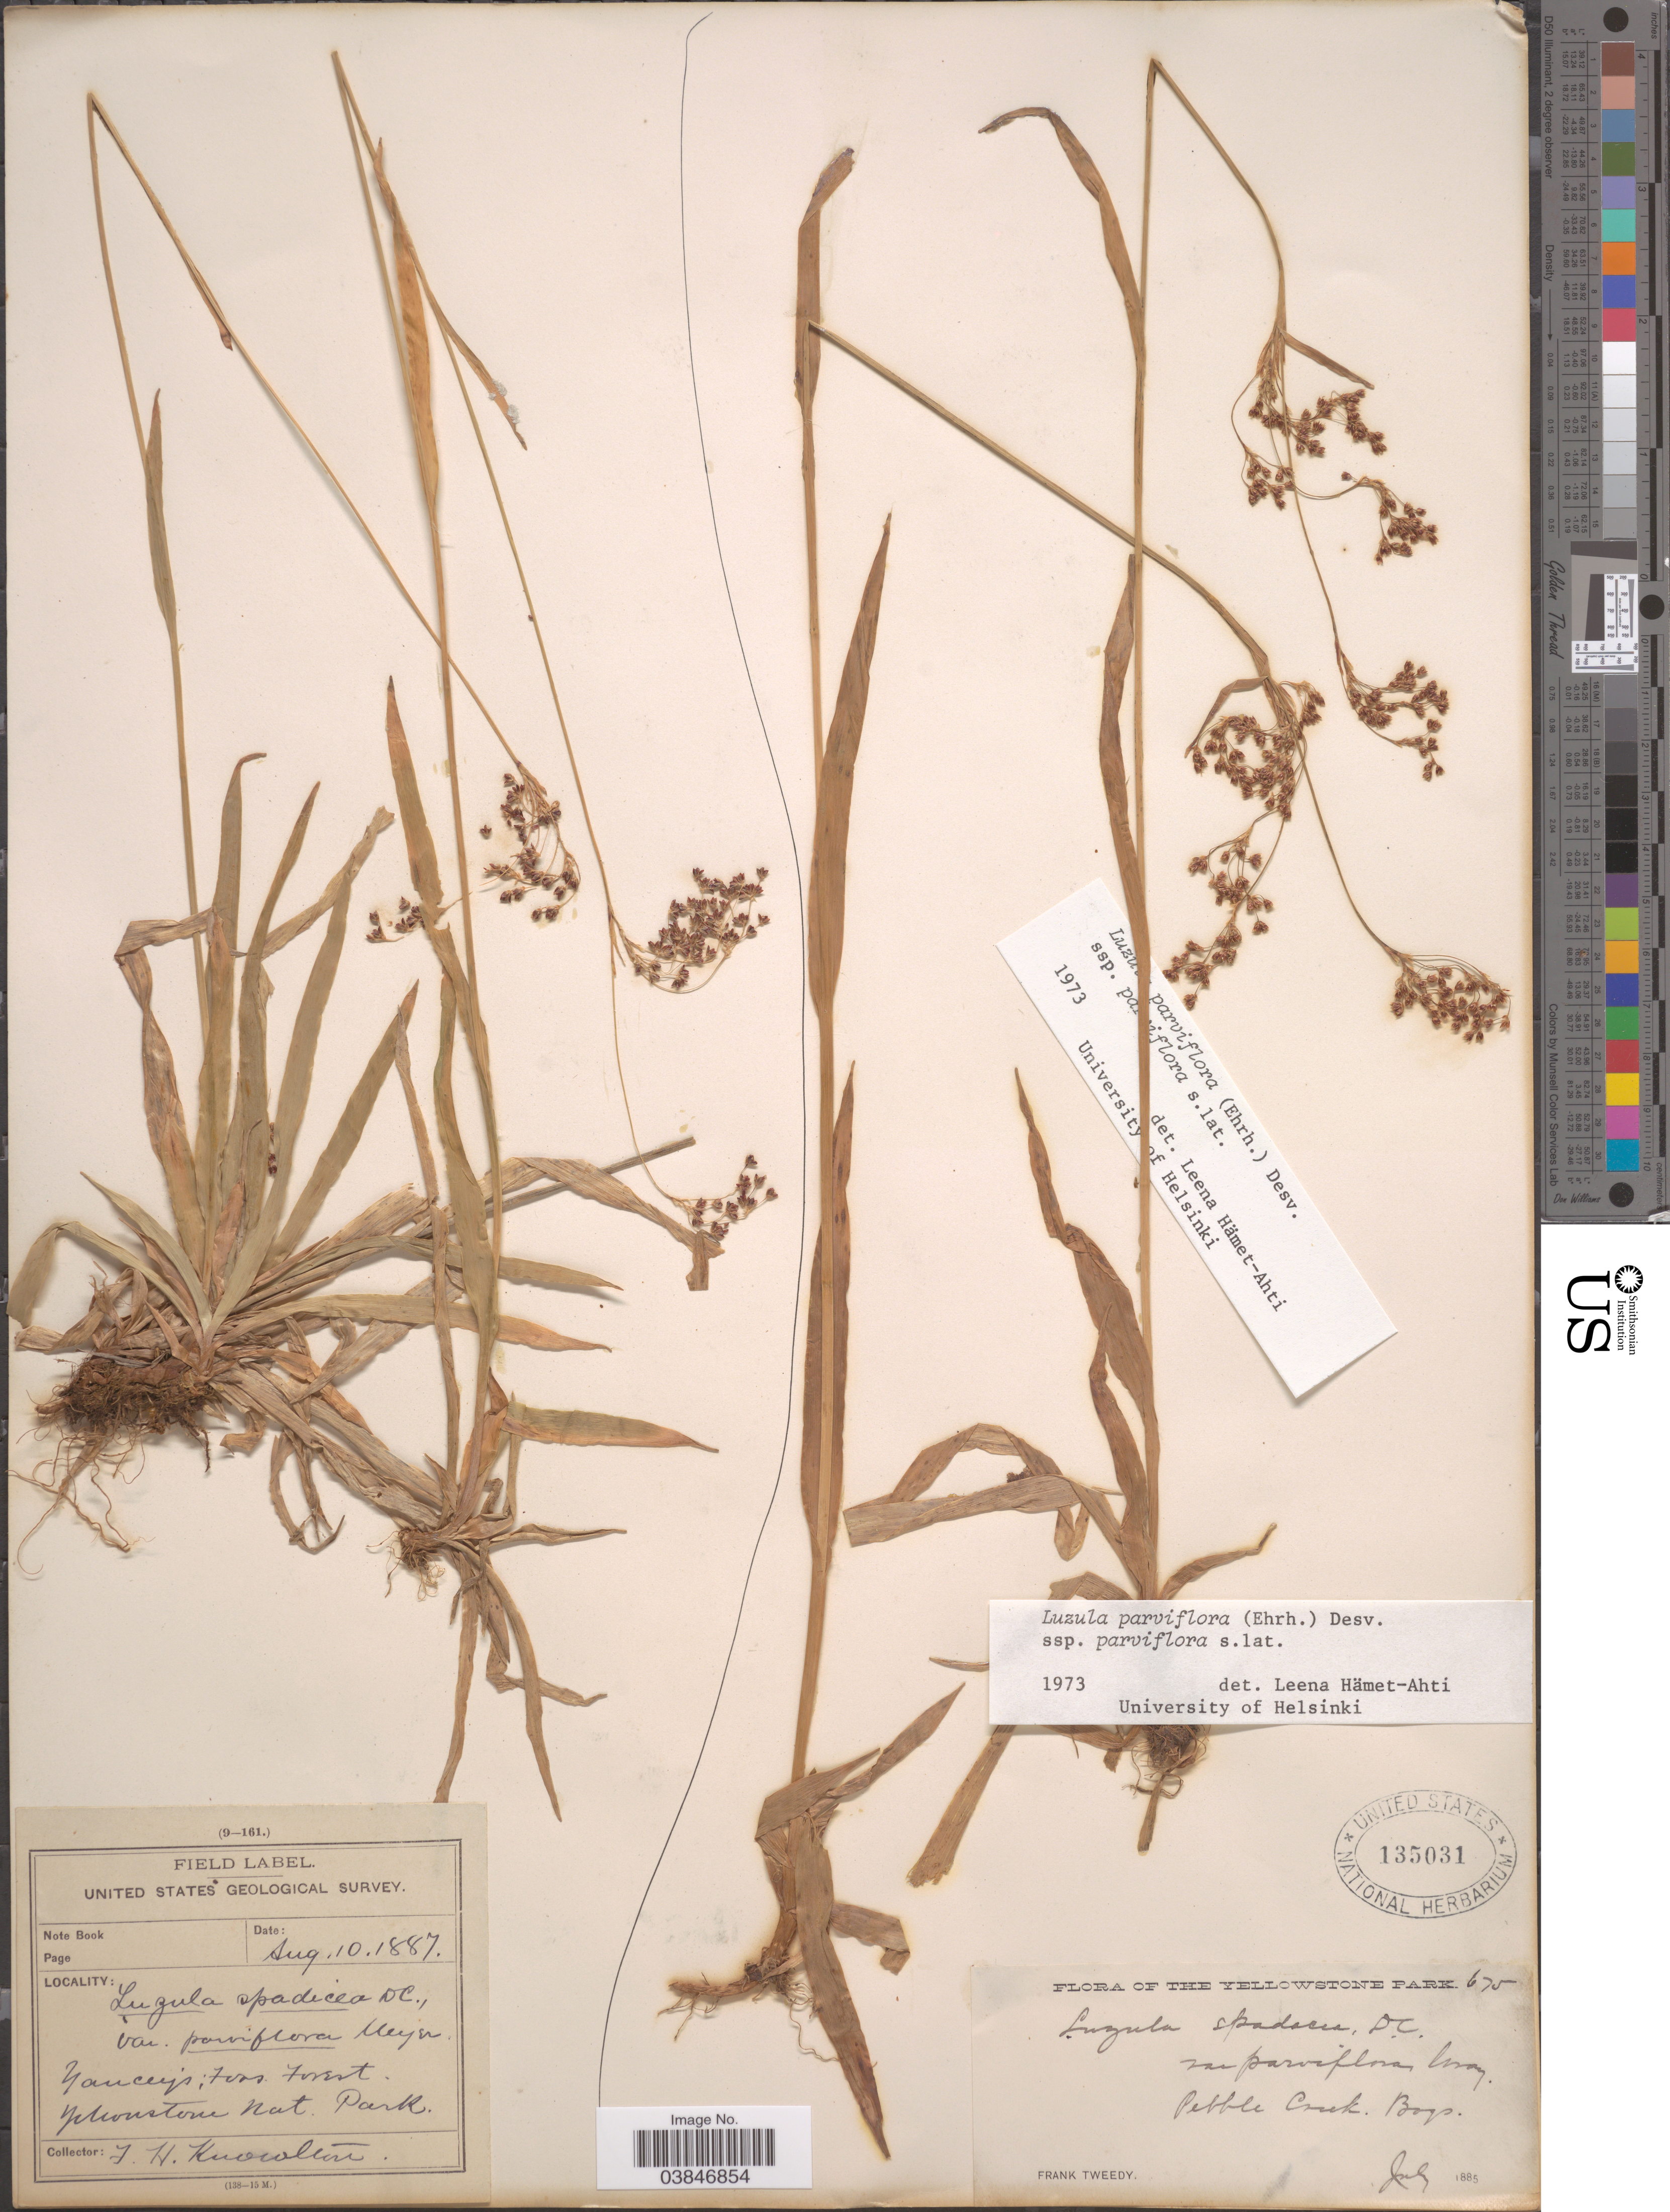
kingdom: Plantae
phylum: Tracheophyta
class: Liliopsida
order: Poales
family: Juncaceae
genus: Luzula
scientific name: Luzula parviflora subsp. parviflora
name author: (Ehrh.) Desv.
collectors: F. H. Knowlton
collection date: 1887-08-10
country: United States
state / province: Wyoming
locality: Yancey's. Yellowstone Nat. Park.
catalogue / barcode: US 135031